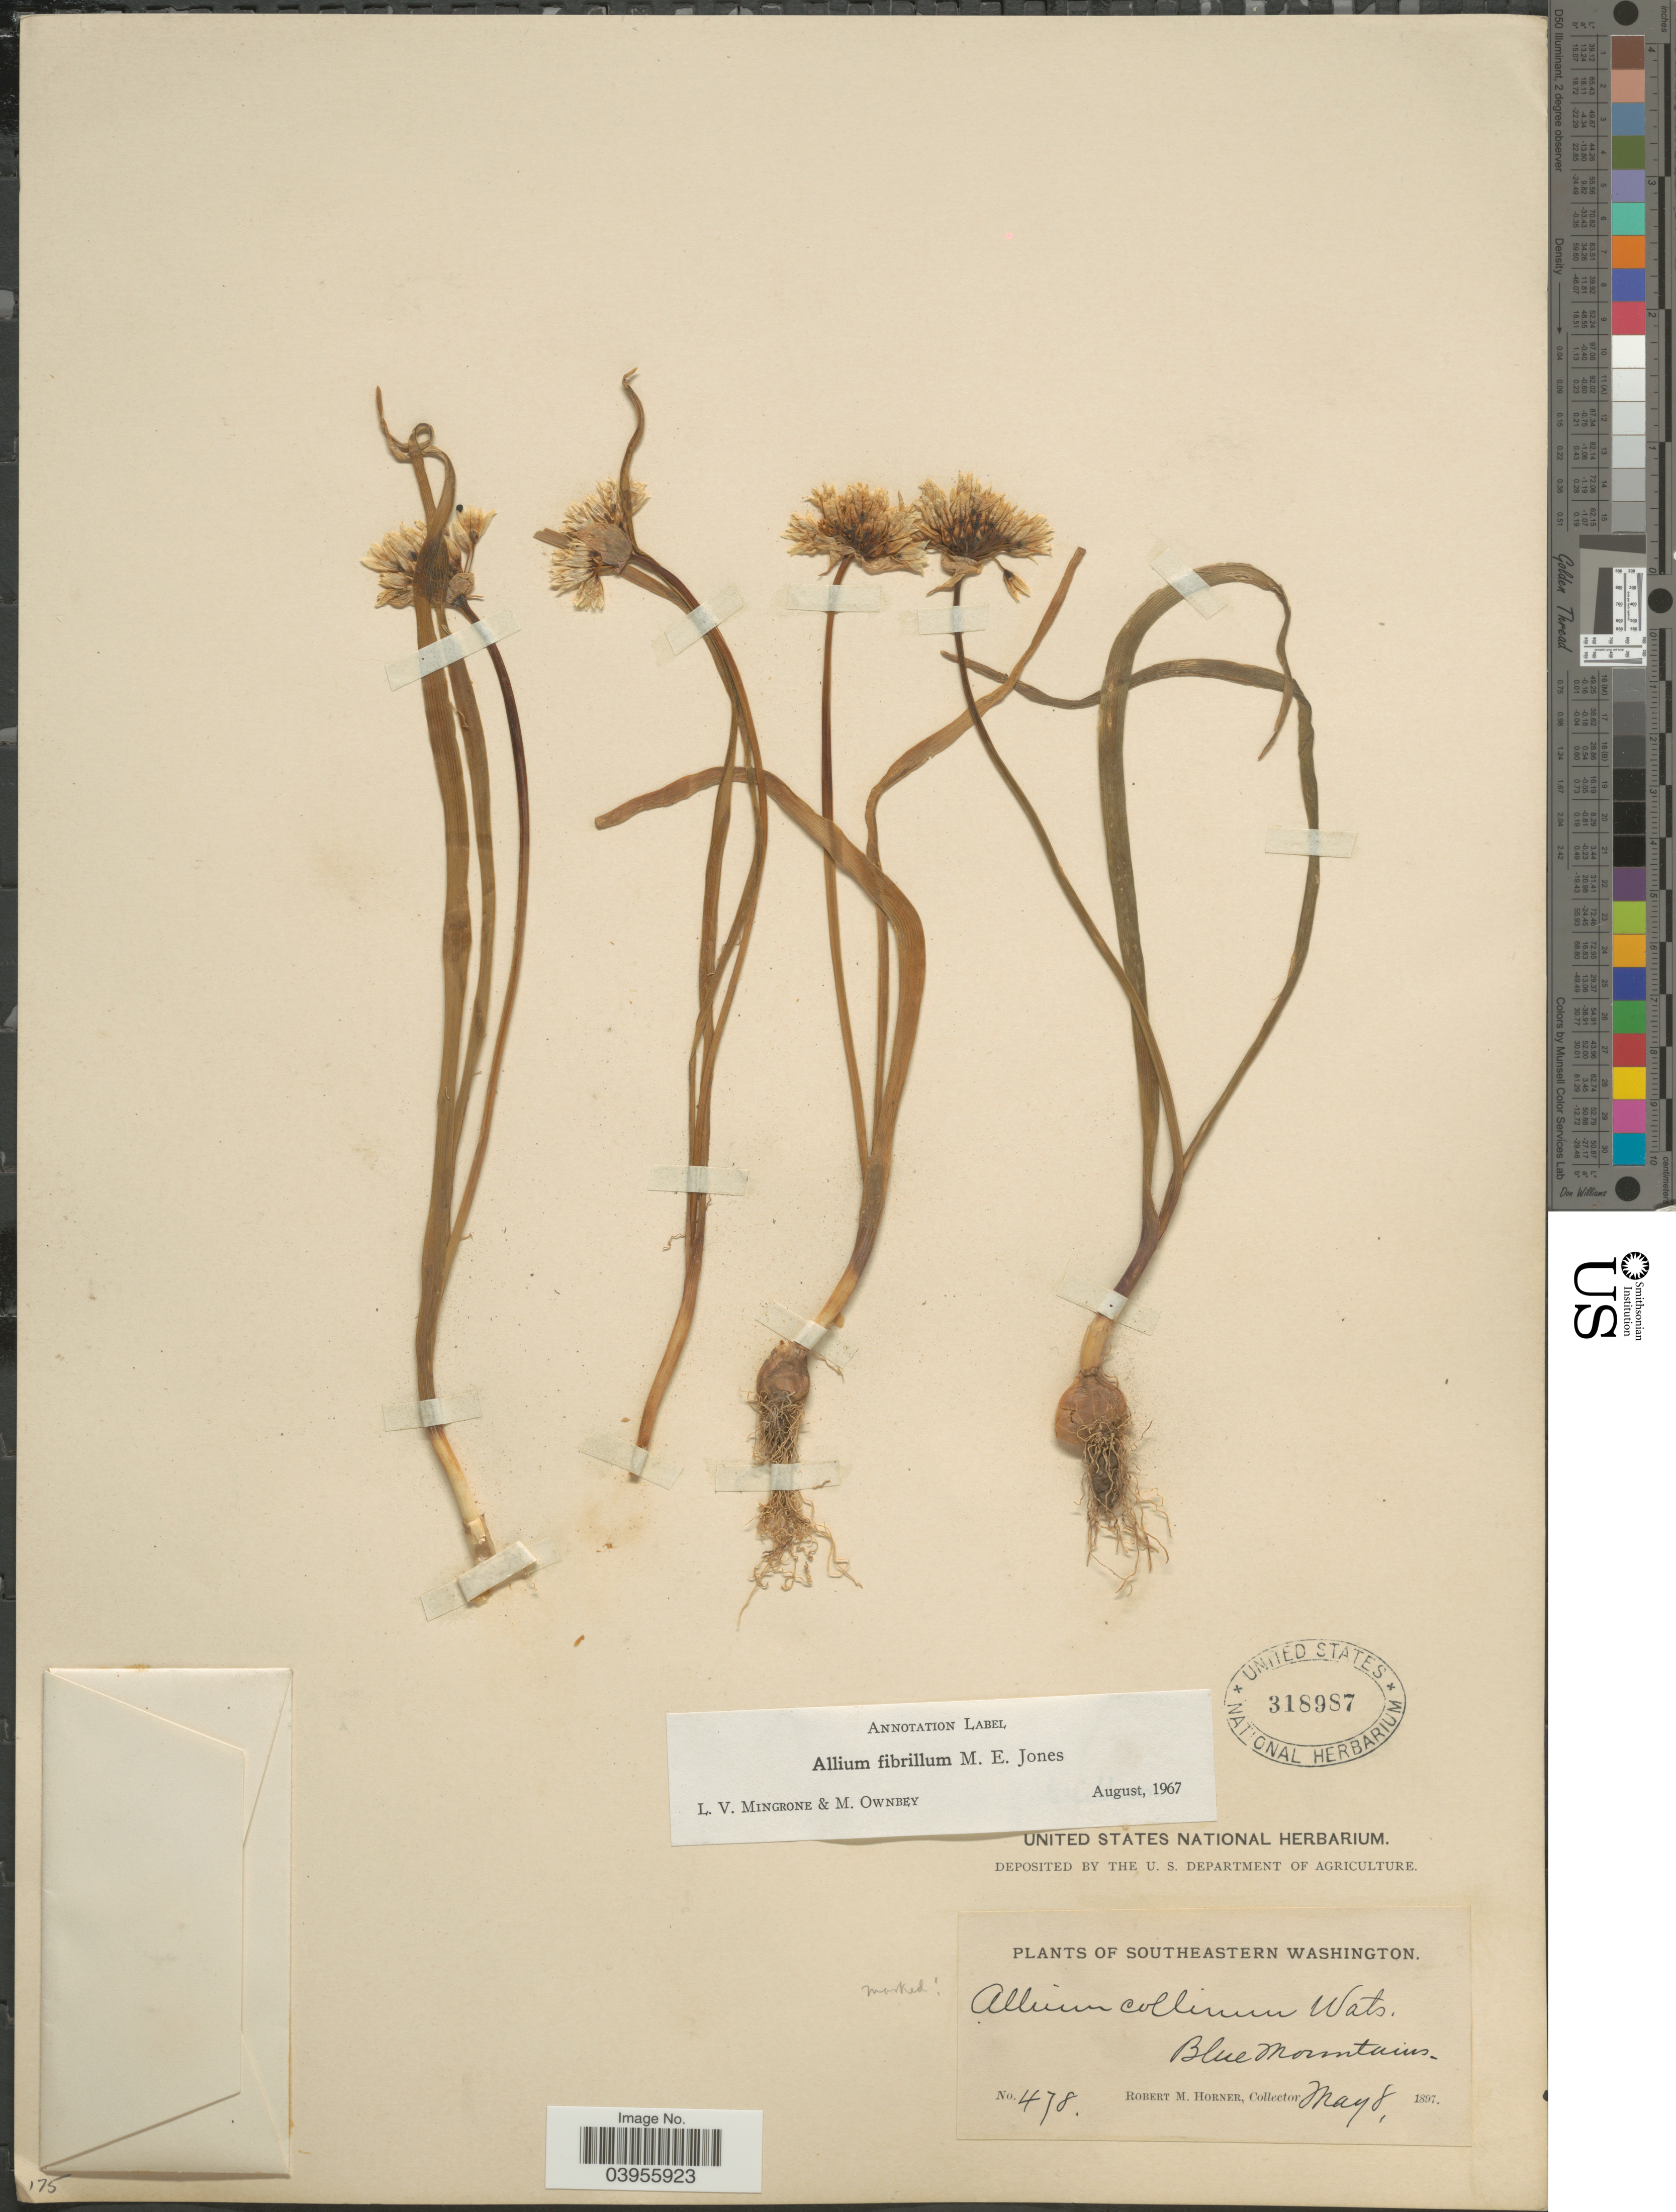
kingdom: Plantae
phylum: Tracheophyta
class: Liliopsida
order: Asparagales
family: Amaryllidaceae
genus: Allium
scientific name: Allium fibrillum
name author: M.E. Jones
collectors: R. Horner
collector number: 478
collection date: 1897-05-08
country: United States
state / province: Washington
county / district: Clallam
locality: Southeastern Washington. Blue Mountains.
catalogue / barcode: US 318987